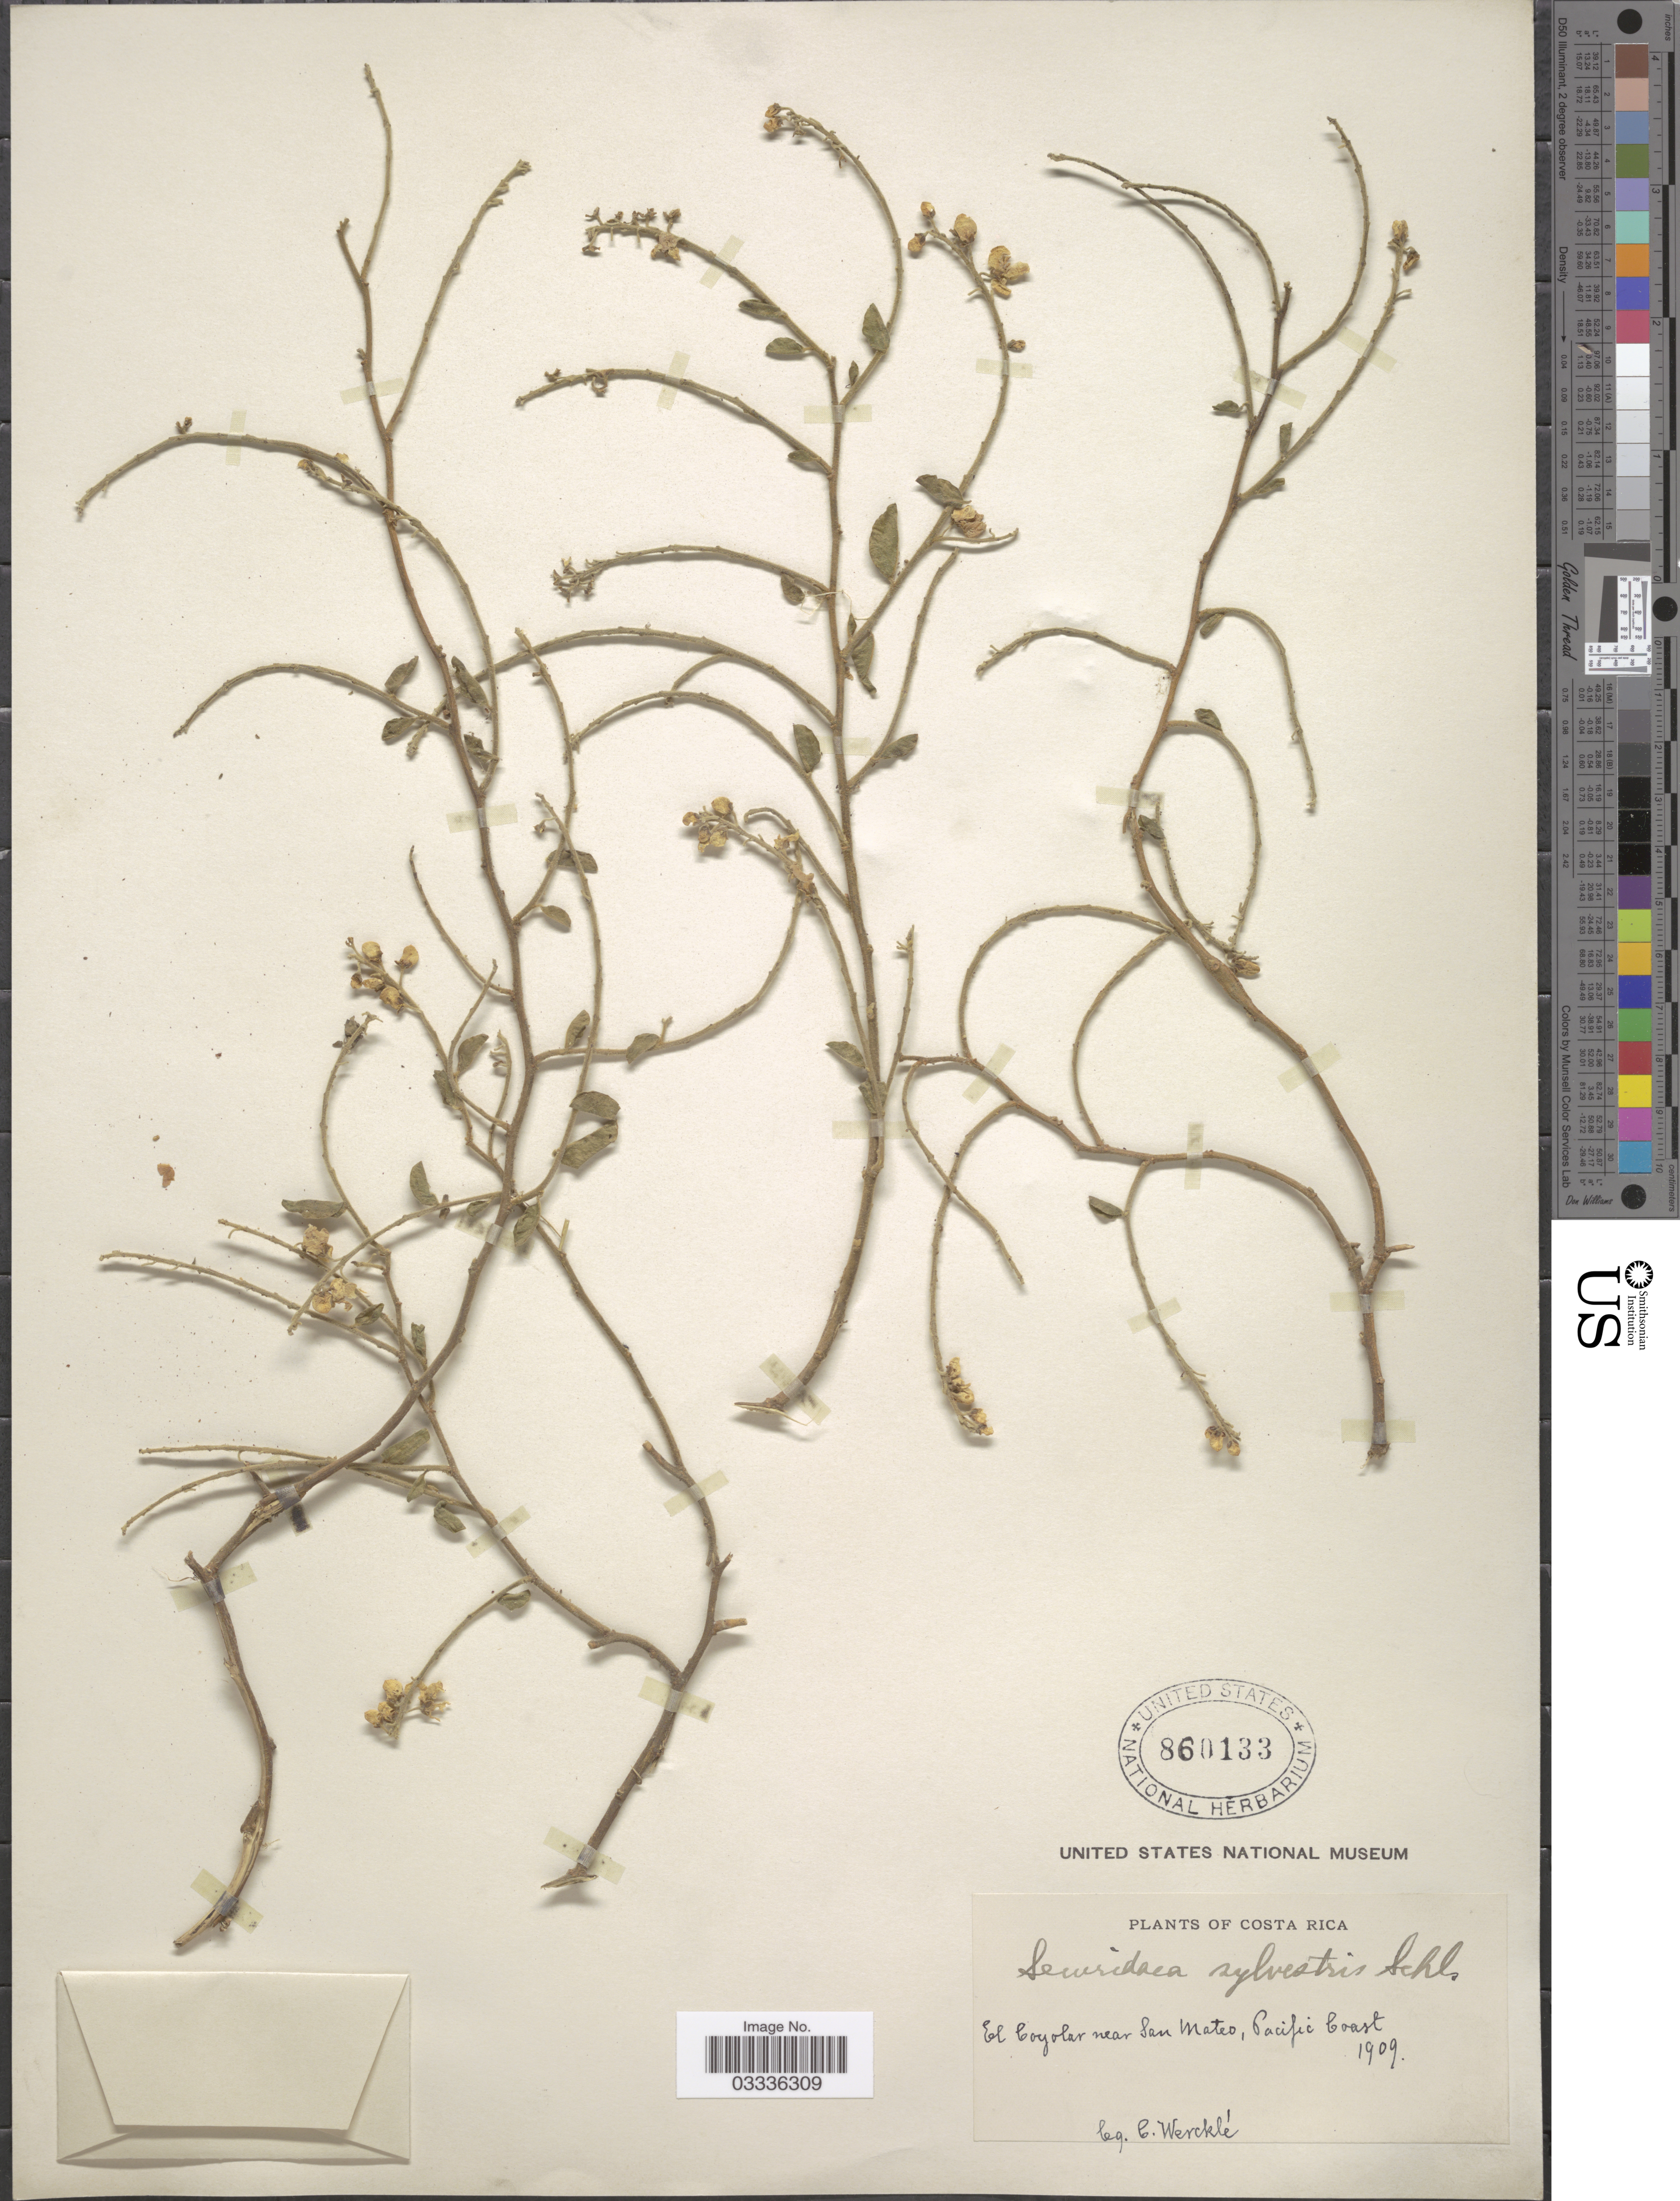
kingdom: Plantae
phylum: Tracheophyta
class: Magnoliopsida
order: Fabales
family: Polygalaceae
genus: Securidaca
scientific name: Securidaca sylvestris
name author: Schltdl.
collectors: C. Wercklé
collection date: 1909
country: Costa Rica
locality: El Coyolar near San Mateo, Pacific Coast.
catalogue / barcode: US 860133